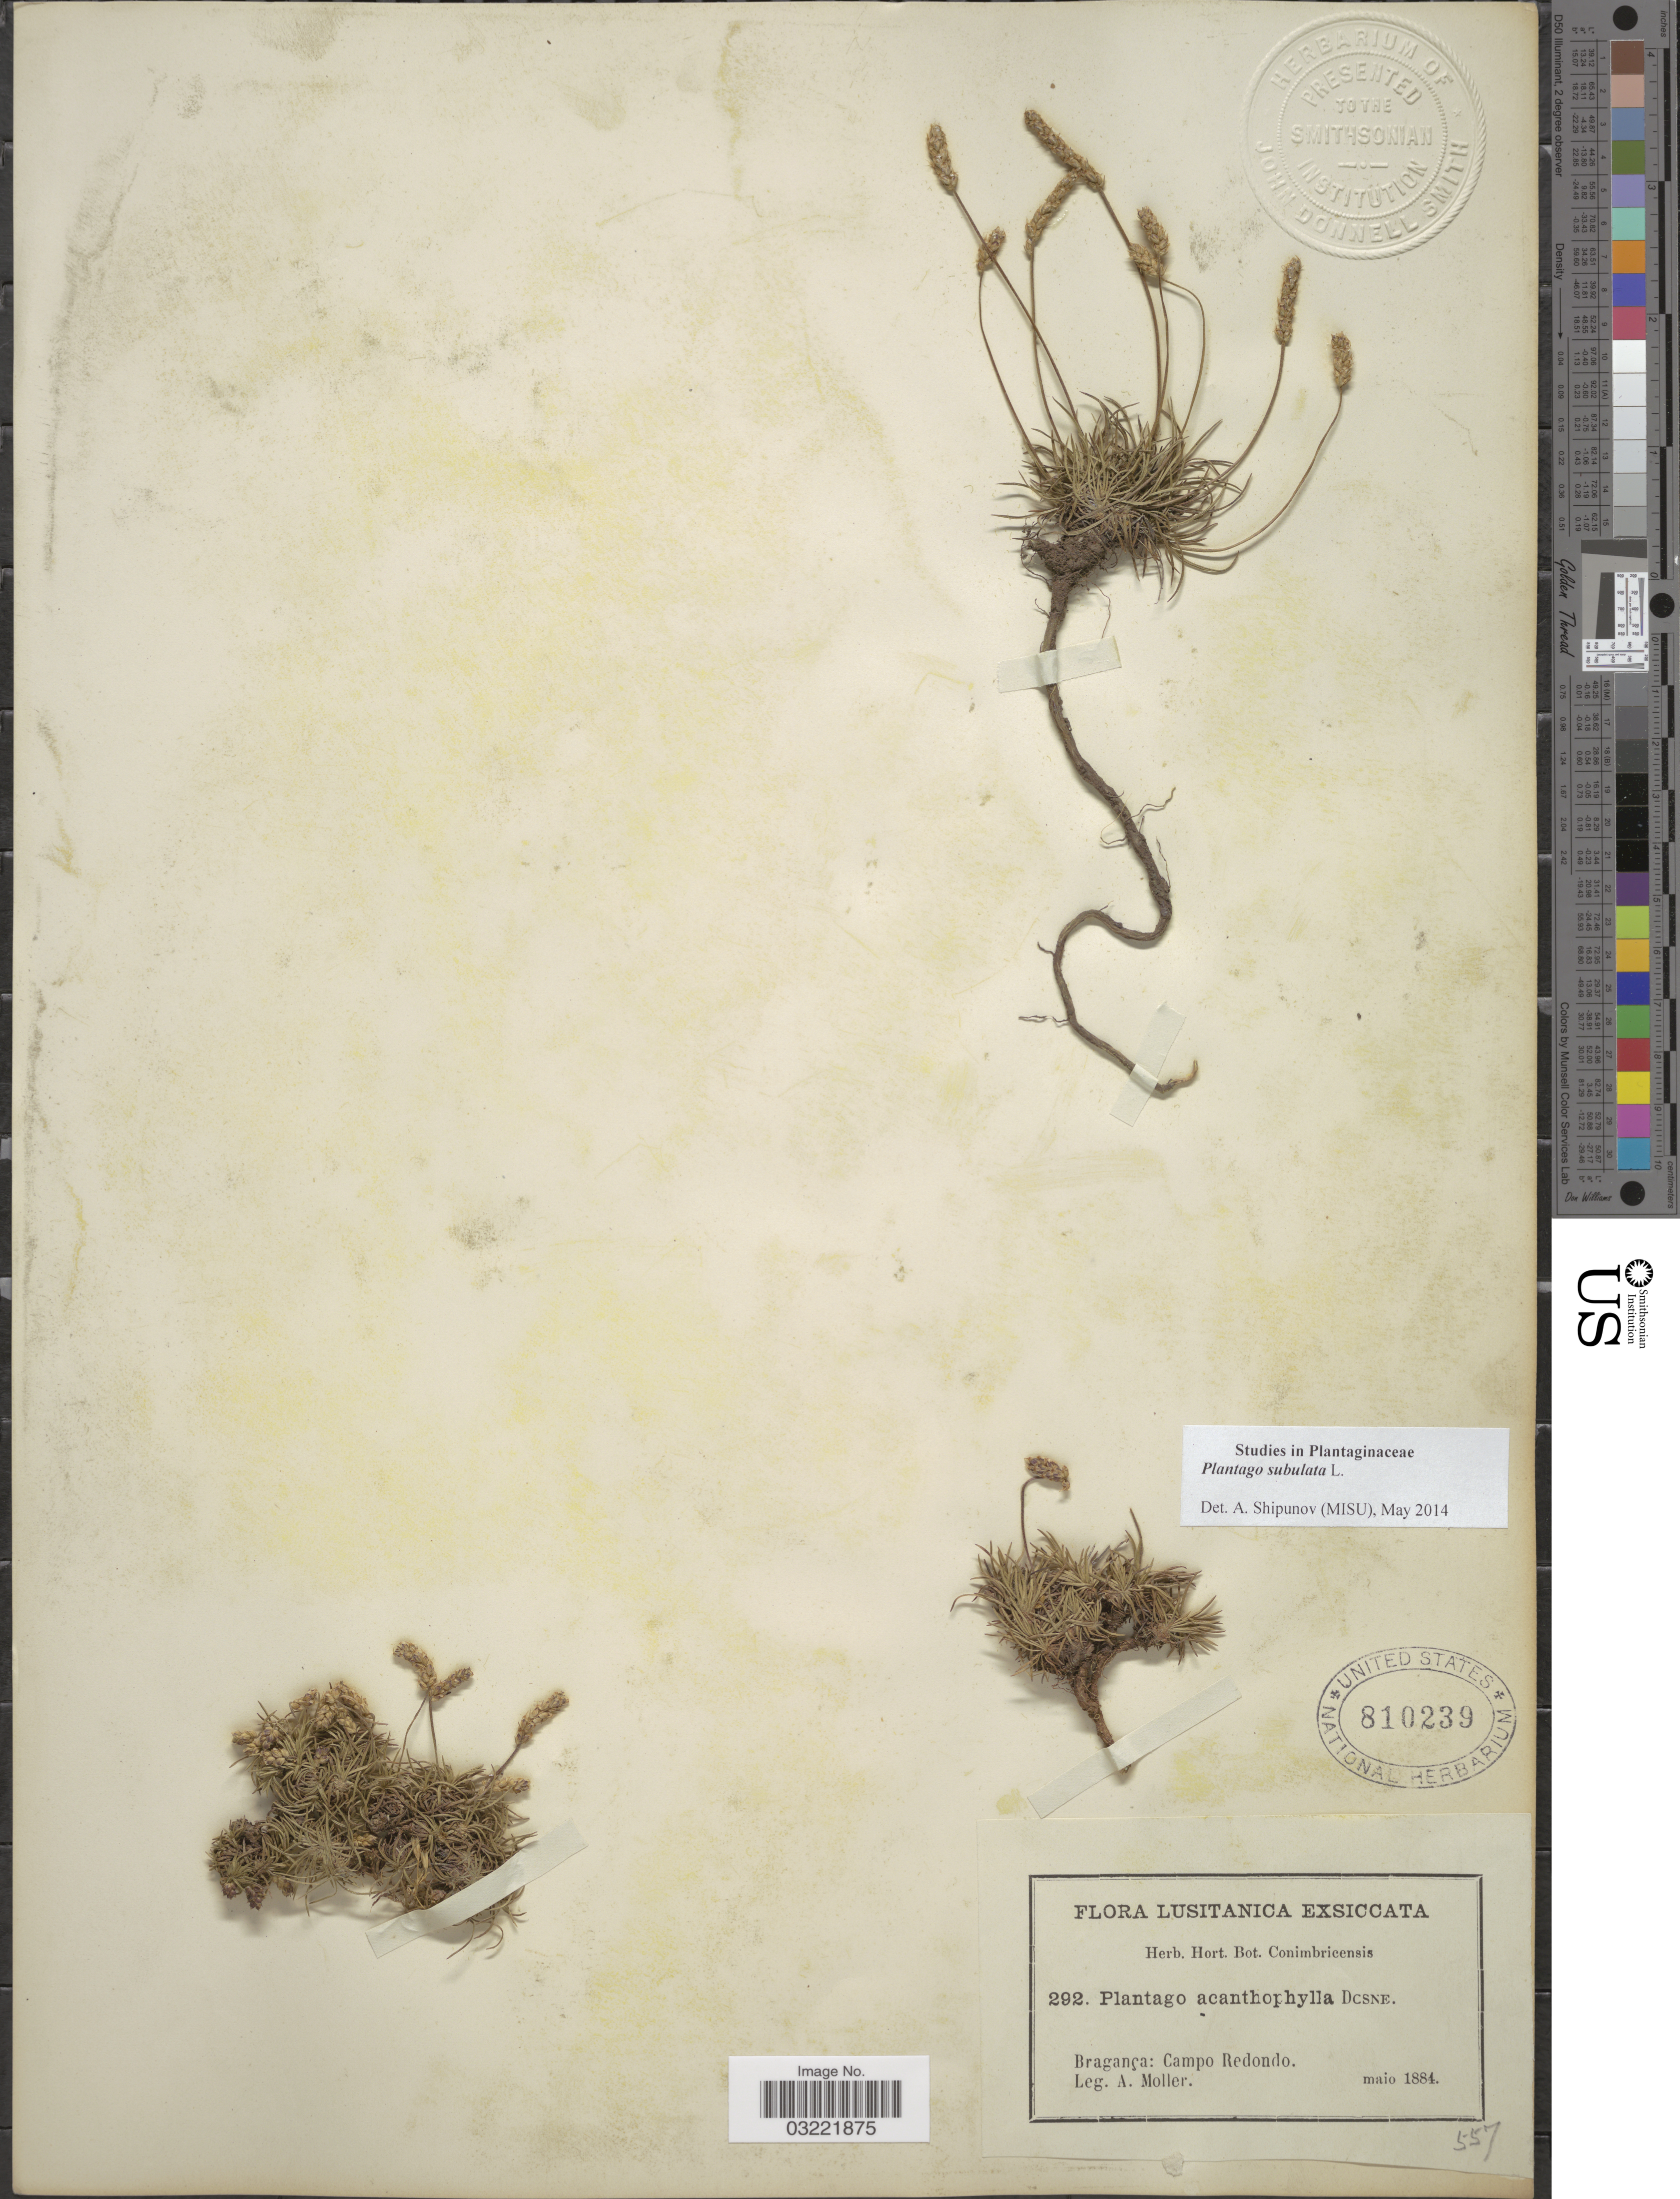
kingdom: Plantae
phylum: Tracheophyta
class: Magnoliopsida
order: Lamiales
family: Plantaginaceae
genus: Plantago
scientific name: Plantago subulata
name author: L.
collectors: A. Moller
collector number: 292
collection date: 1884-05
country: Portugal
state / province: Braganca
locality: Lusitanica. Campo Redondo.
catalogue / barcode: US 810239